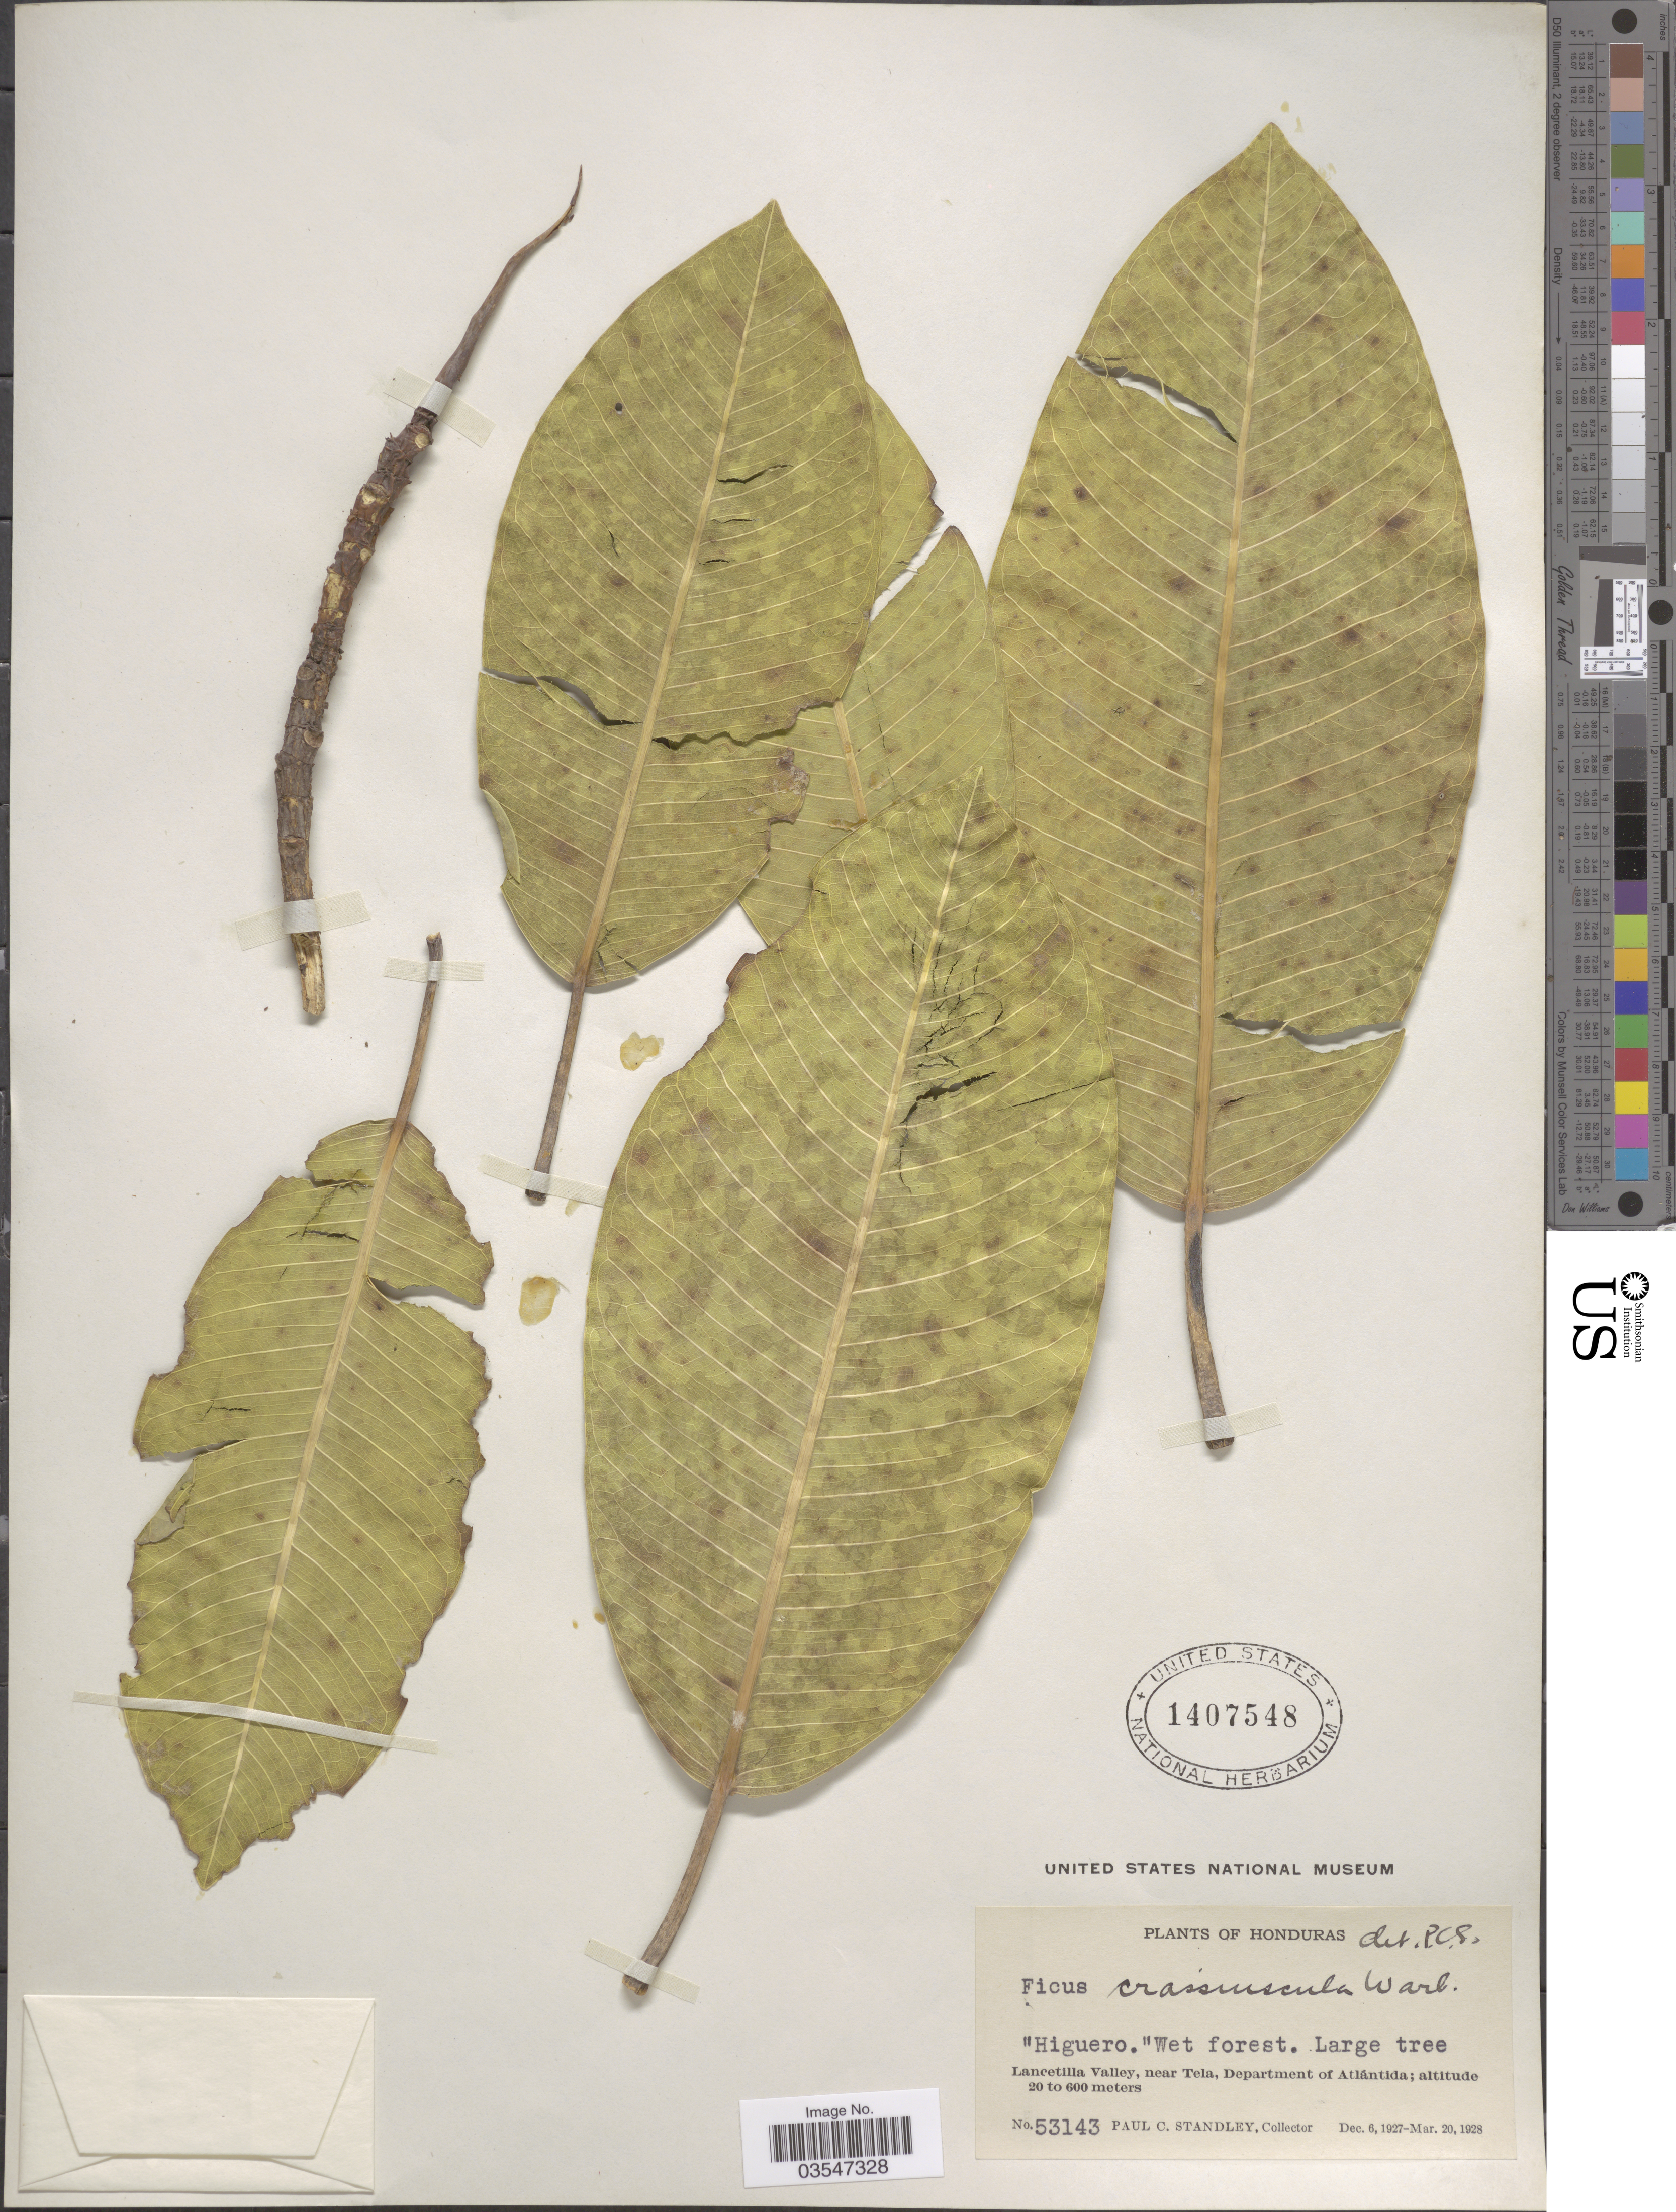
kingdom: Plantae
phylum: Tracheophyta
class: Magnoliopsida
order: Rosales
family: Moraceae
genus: Ficus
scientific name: Ficus insipida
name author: Willd.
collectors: P. C. Standley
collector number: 53143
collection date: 1927-12-06/1928-03-20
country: Honduras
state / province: Atlantida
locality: Lancetilla Valley, near Tela, Department of Altántida.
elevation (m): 20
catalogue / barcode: US 1407548